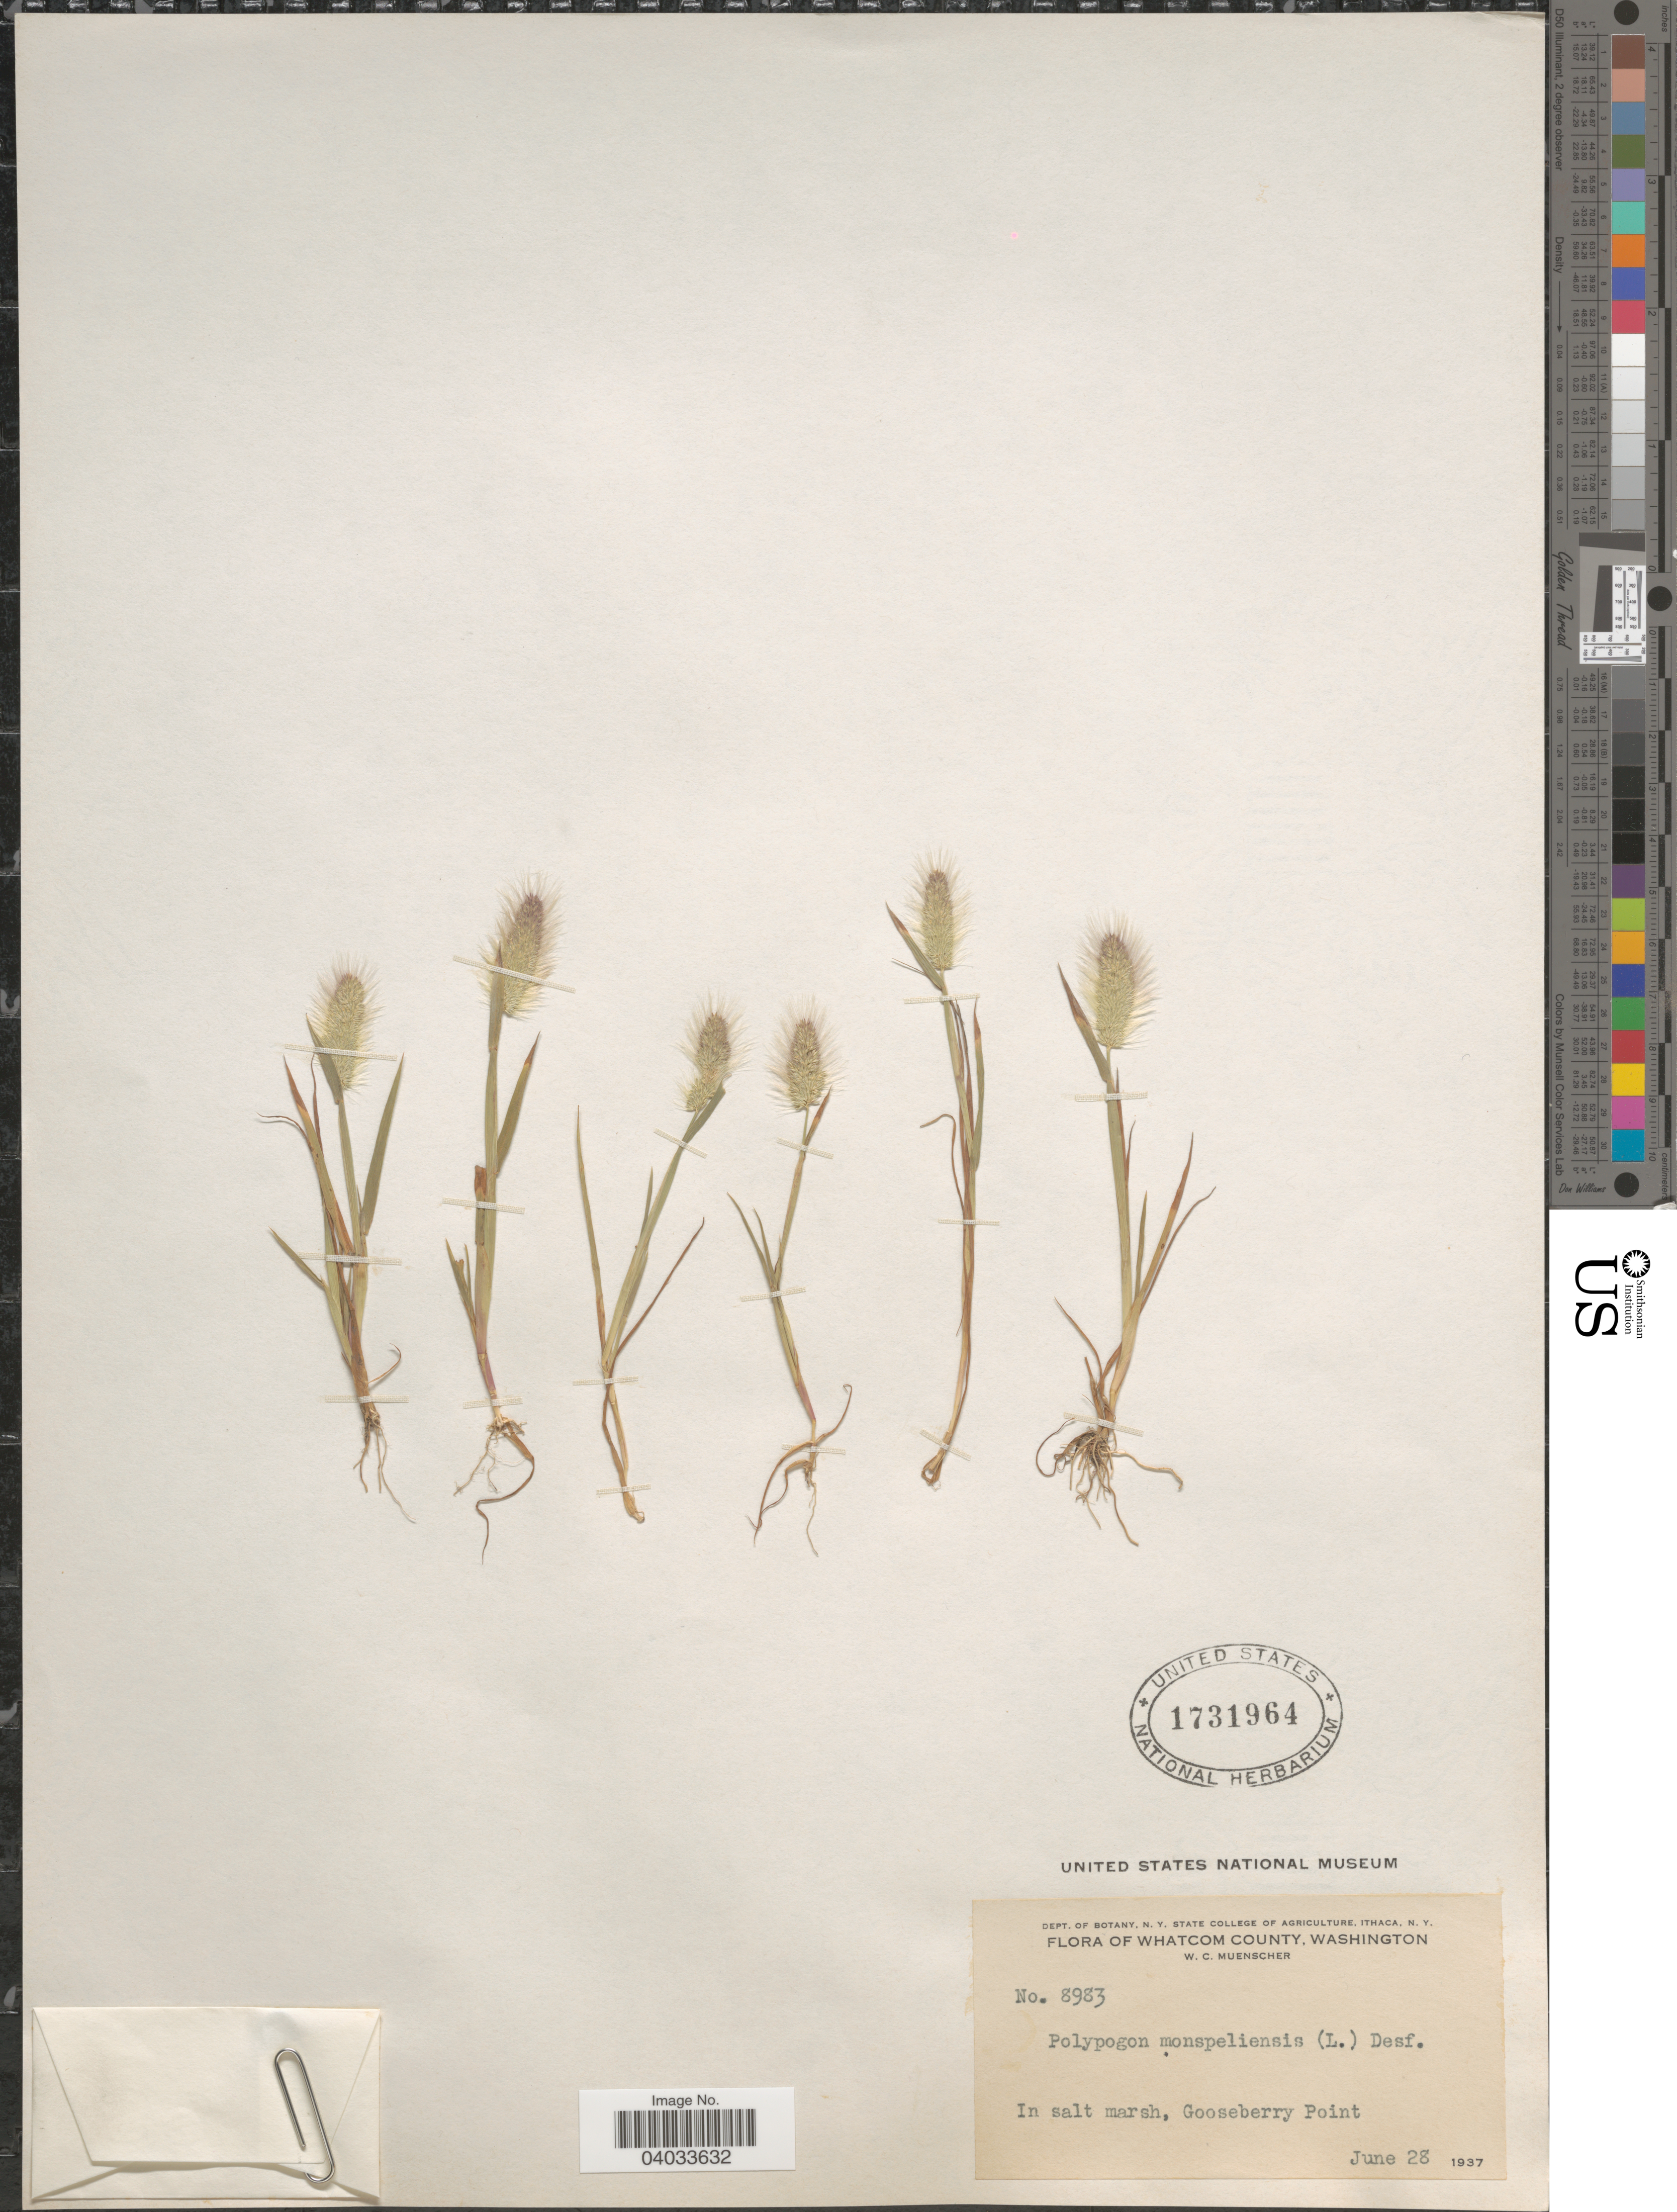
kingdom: Plantae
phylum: Tracheophyta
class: Liliopsida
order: Poales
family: Poaceae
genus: Polypogon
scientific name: Polypogon monspeliensis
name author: (L.) Desf.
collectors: W. Muenscher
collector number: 8983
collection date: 1937-06-28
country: United States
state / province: Washington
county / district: Whatcom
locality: Whatcom County. In salt marsh, Gooseberry Point.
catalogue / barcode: US 1731964